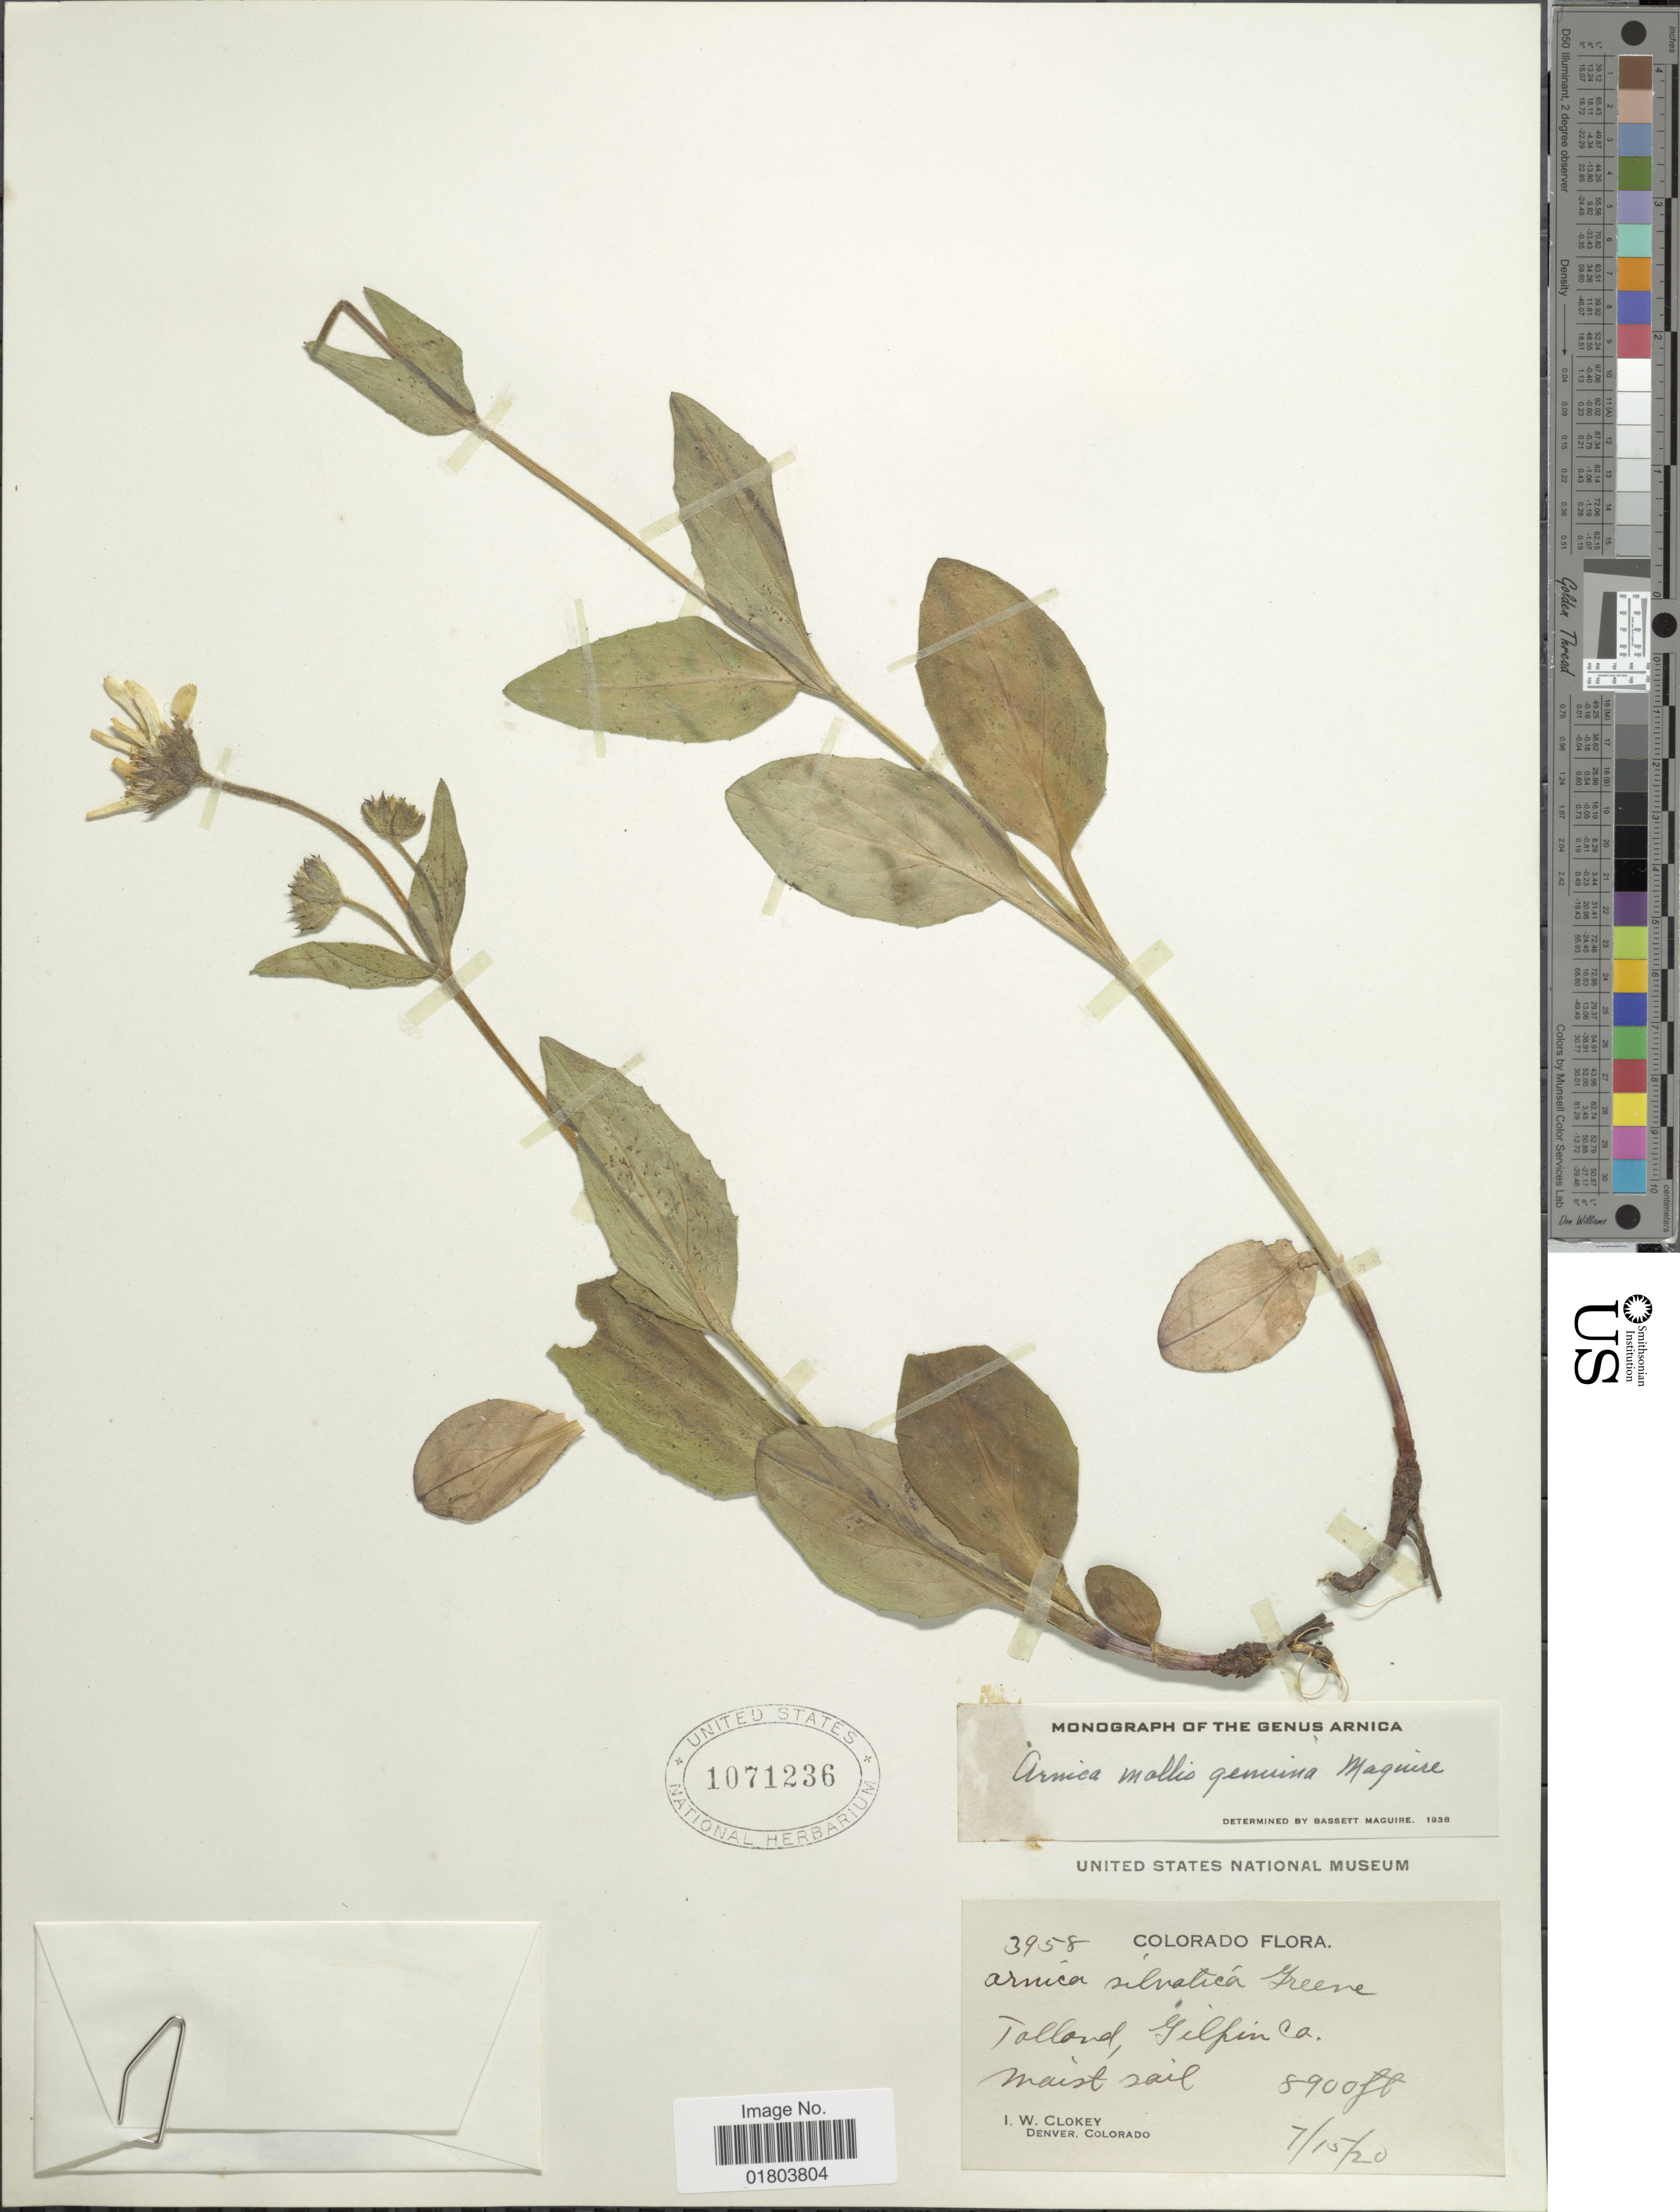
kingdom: Plantae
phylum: Tracheophyta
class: Magnoliopsida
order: Asterales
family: Asteraceae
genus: Arnica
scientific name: Arnica mollis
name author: Hook.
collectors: I. W. Clokey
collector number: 3958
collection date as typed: Transcribed d/m/y: 15/7/20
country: United States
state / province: Colorado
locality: Tollard, Gilpin Co, moist soil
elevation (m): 2713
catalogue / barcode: US 1071236